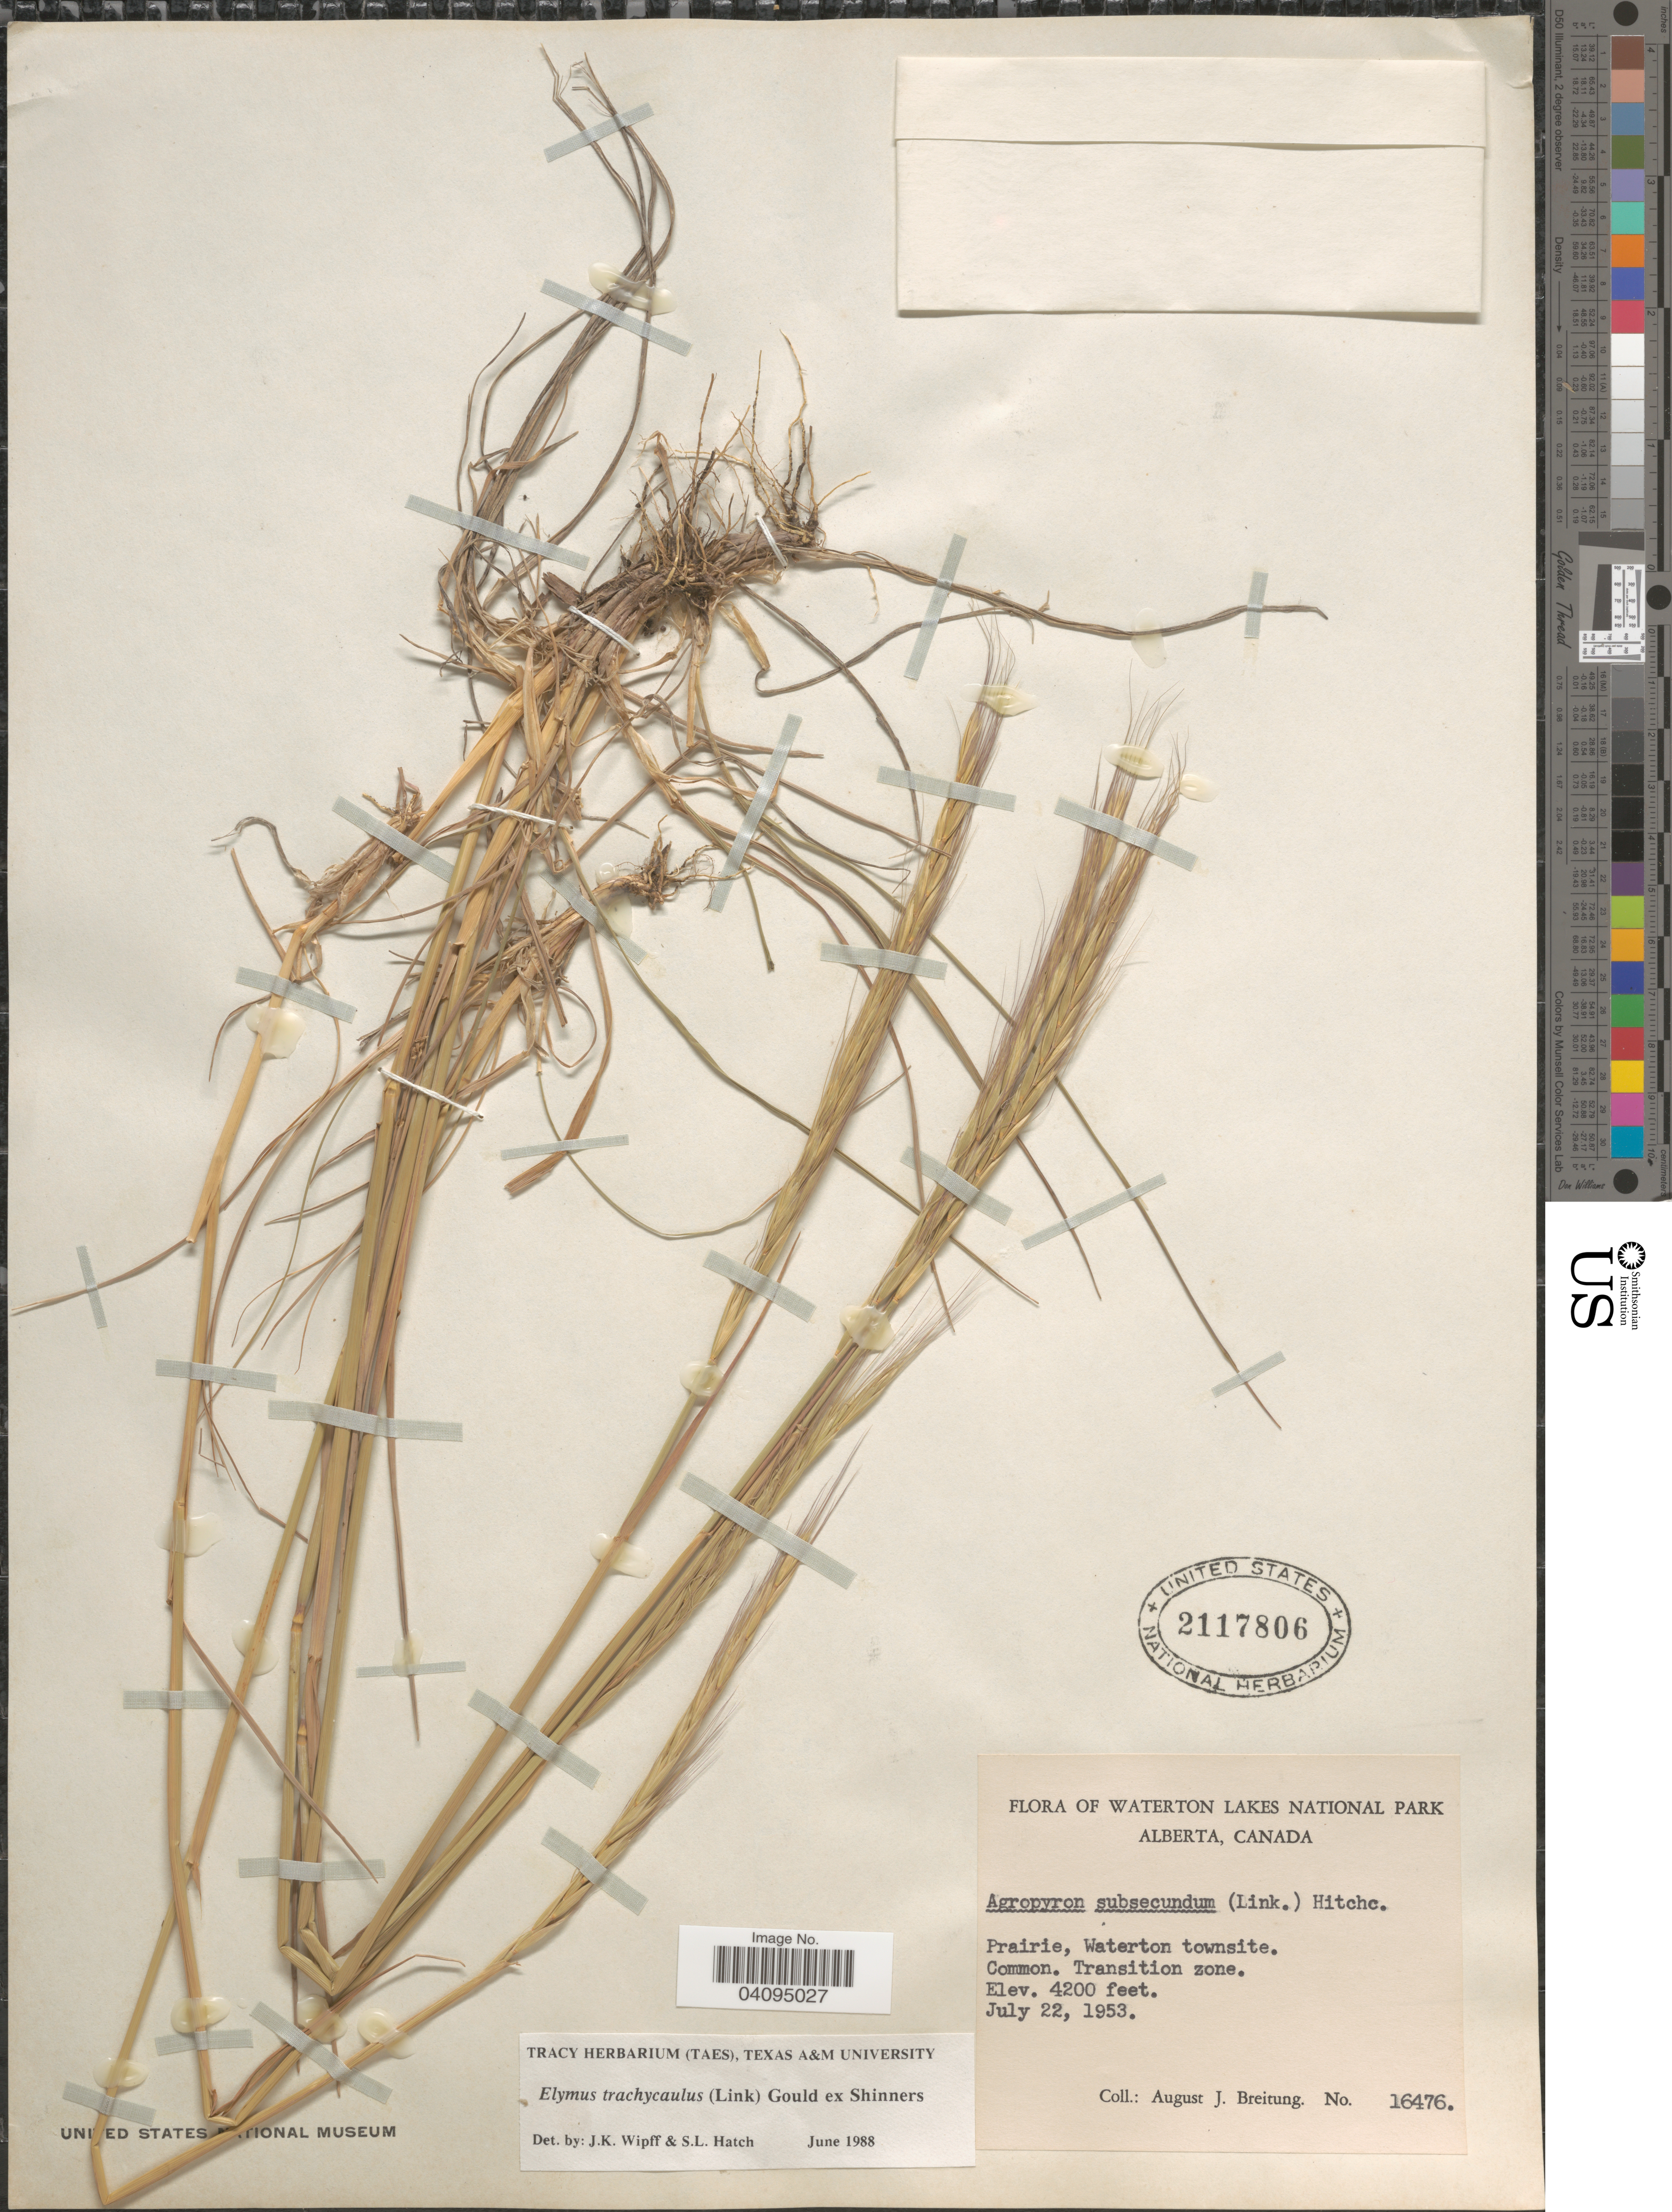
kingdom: Plantae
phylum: Tracheophyta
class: Liliopsida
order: Poales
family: Poaceae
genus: Elymus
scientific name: Elymus trachycaulus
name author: (Link) Gould ex Shinners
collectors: A. Breitung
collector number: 16476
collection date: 1953-07-22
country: Canada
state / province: Alberta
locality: Waterton Lakes National Park. Prairie, Waterton townsite. Transition zone.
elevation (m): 1280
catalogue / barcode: US 2117806